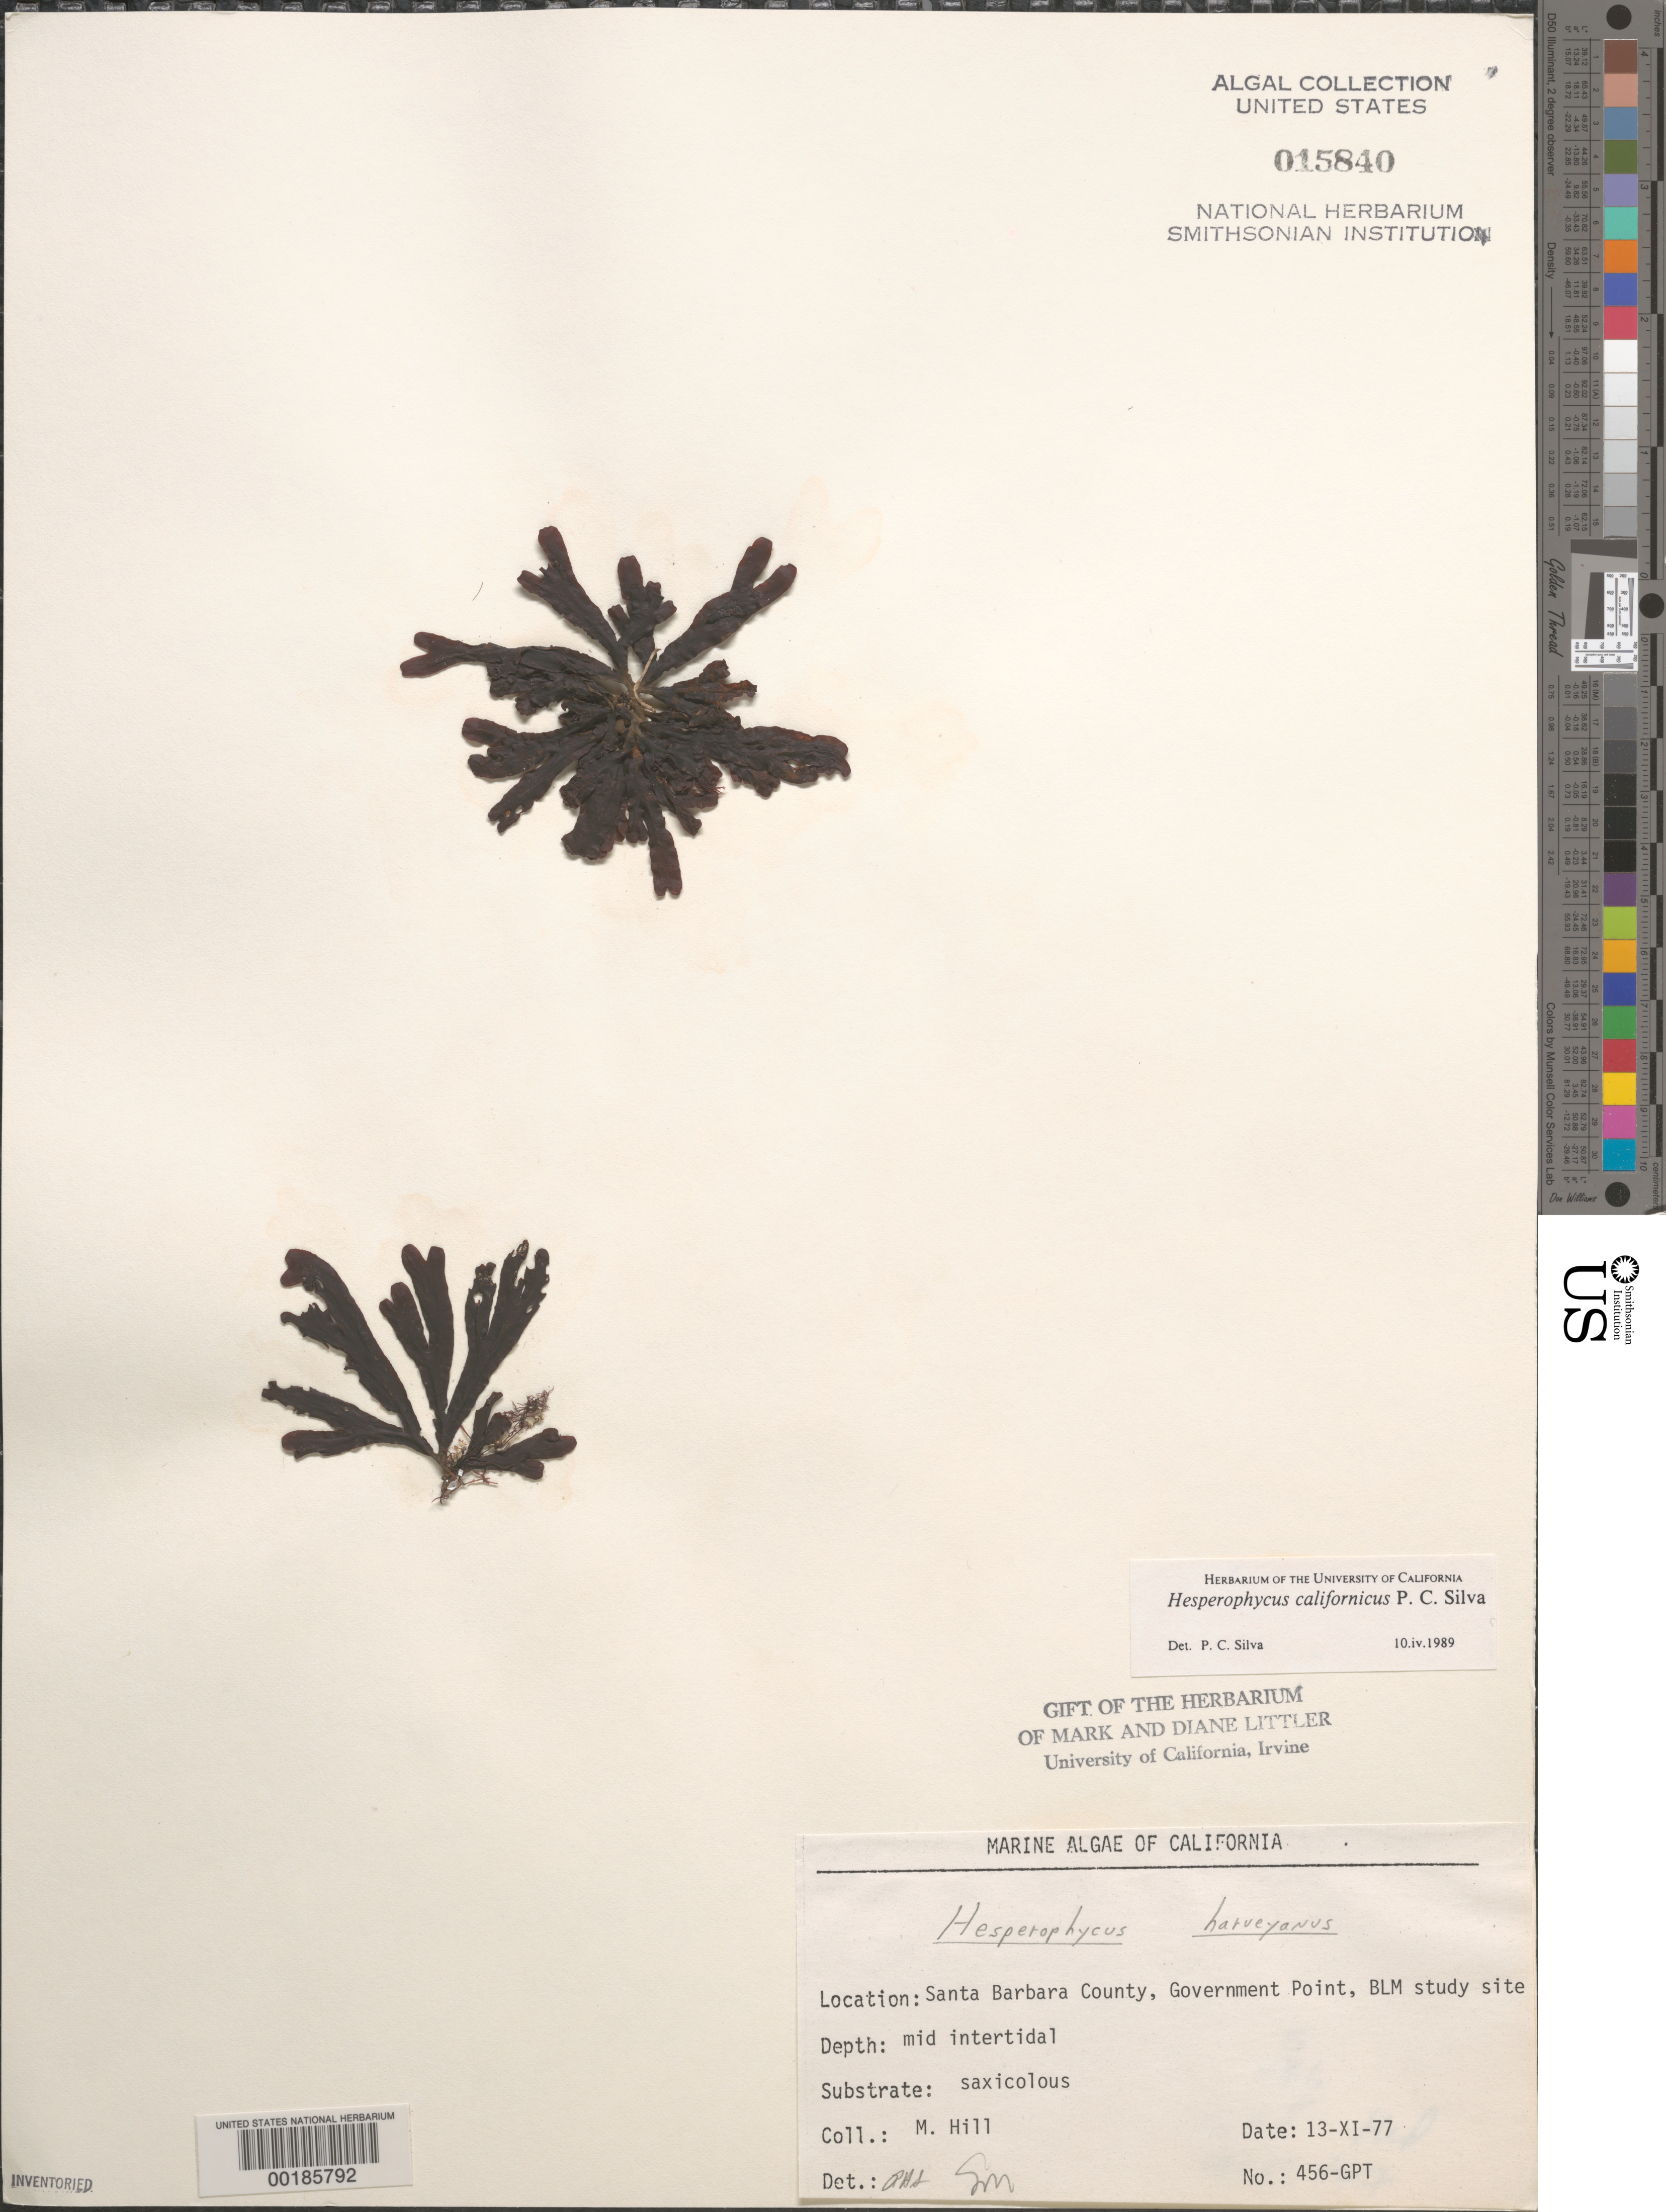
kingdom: Chromista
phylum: Ochrophyta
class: Phaeophyceae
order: Fucales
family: Fucaceae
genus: Hesperophycus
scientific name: Hesperophycus californicus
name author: P.C. Silva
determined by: Silva, P. C.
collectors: M. Hill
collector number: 456-gpt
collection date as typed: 13 Nov 1977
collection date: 1977-11-13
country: United States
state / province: California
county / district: Santa Barbara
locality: Government Point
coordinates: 34 26'31"N, 120 24'06"W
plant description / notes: BLM-SOCALBIGHT Rocky Intertidal Survey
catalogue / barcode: US 15840